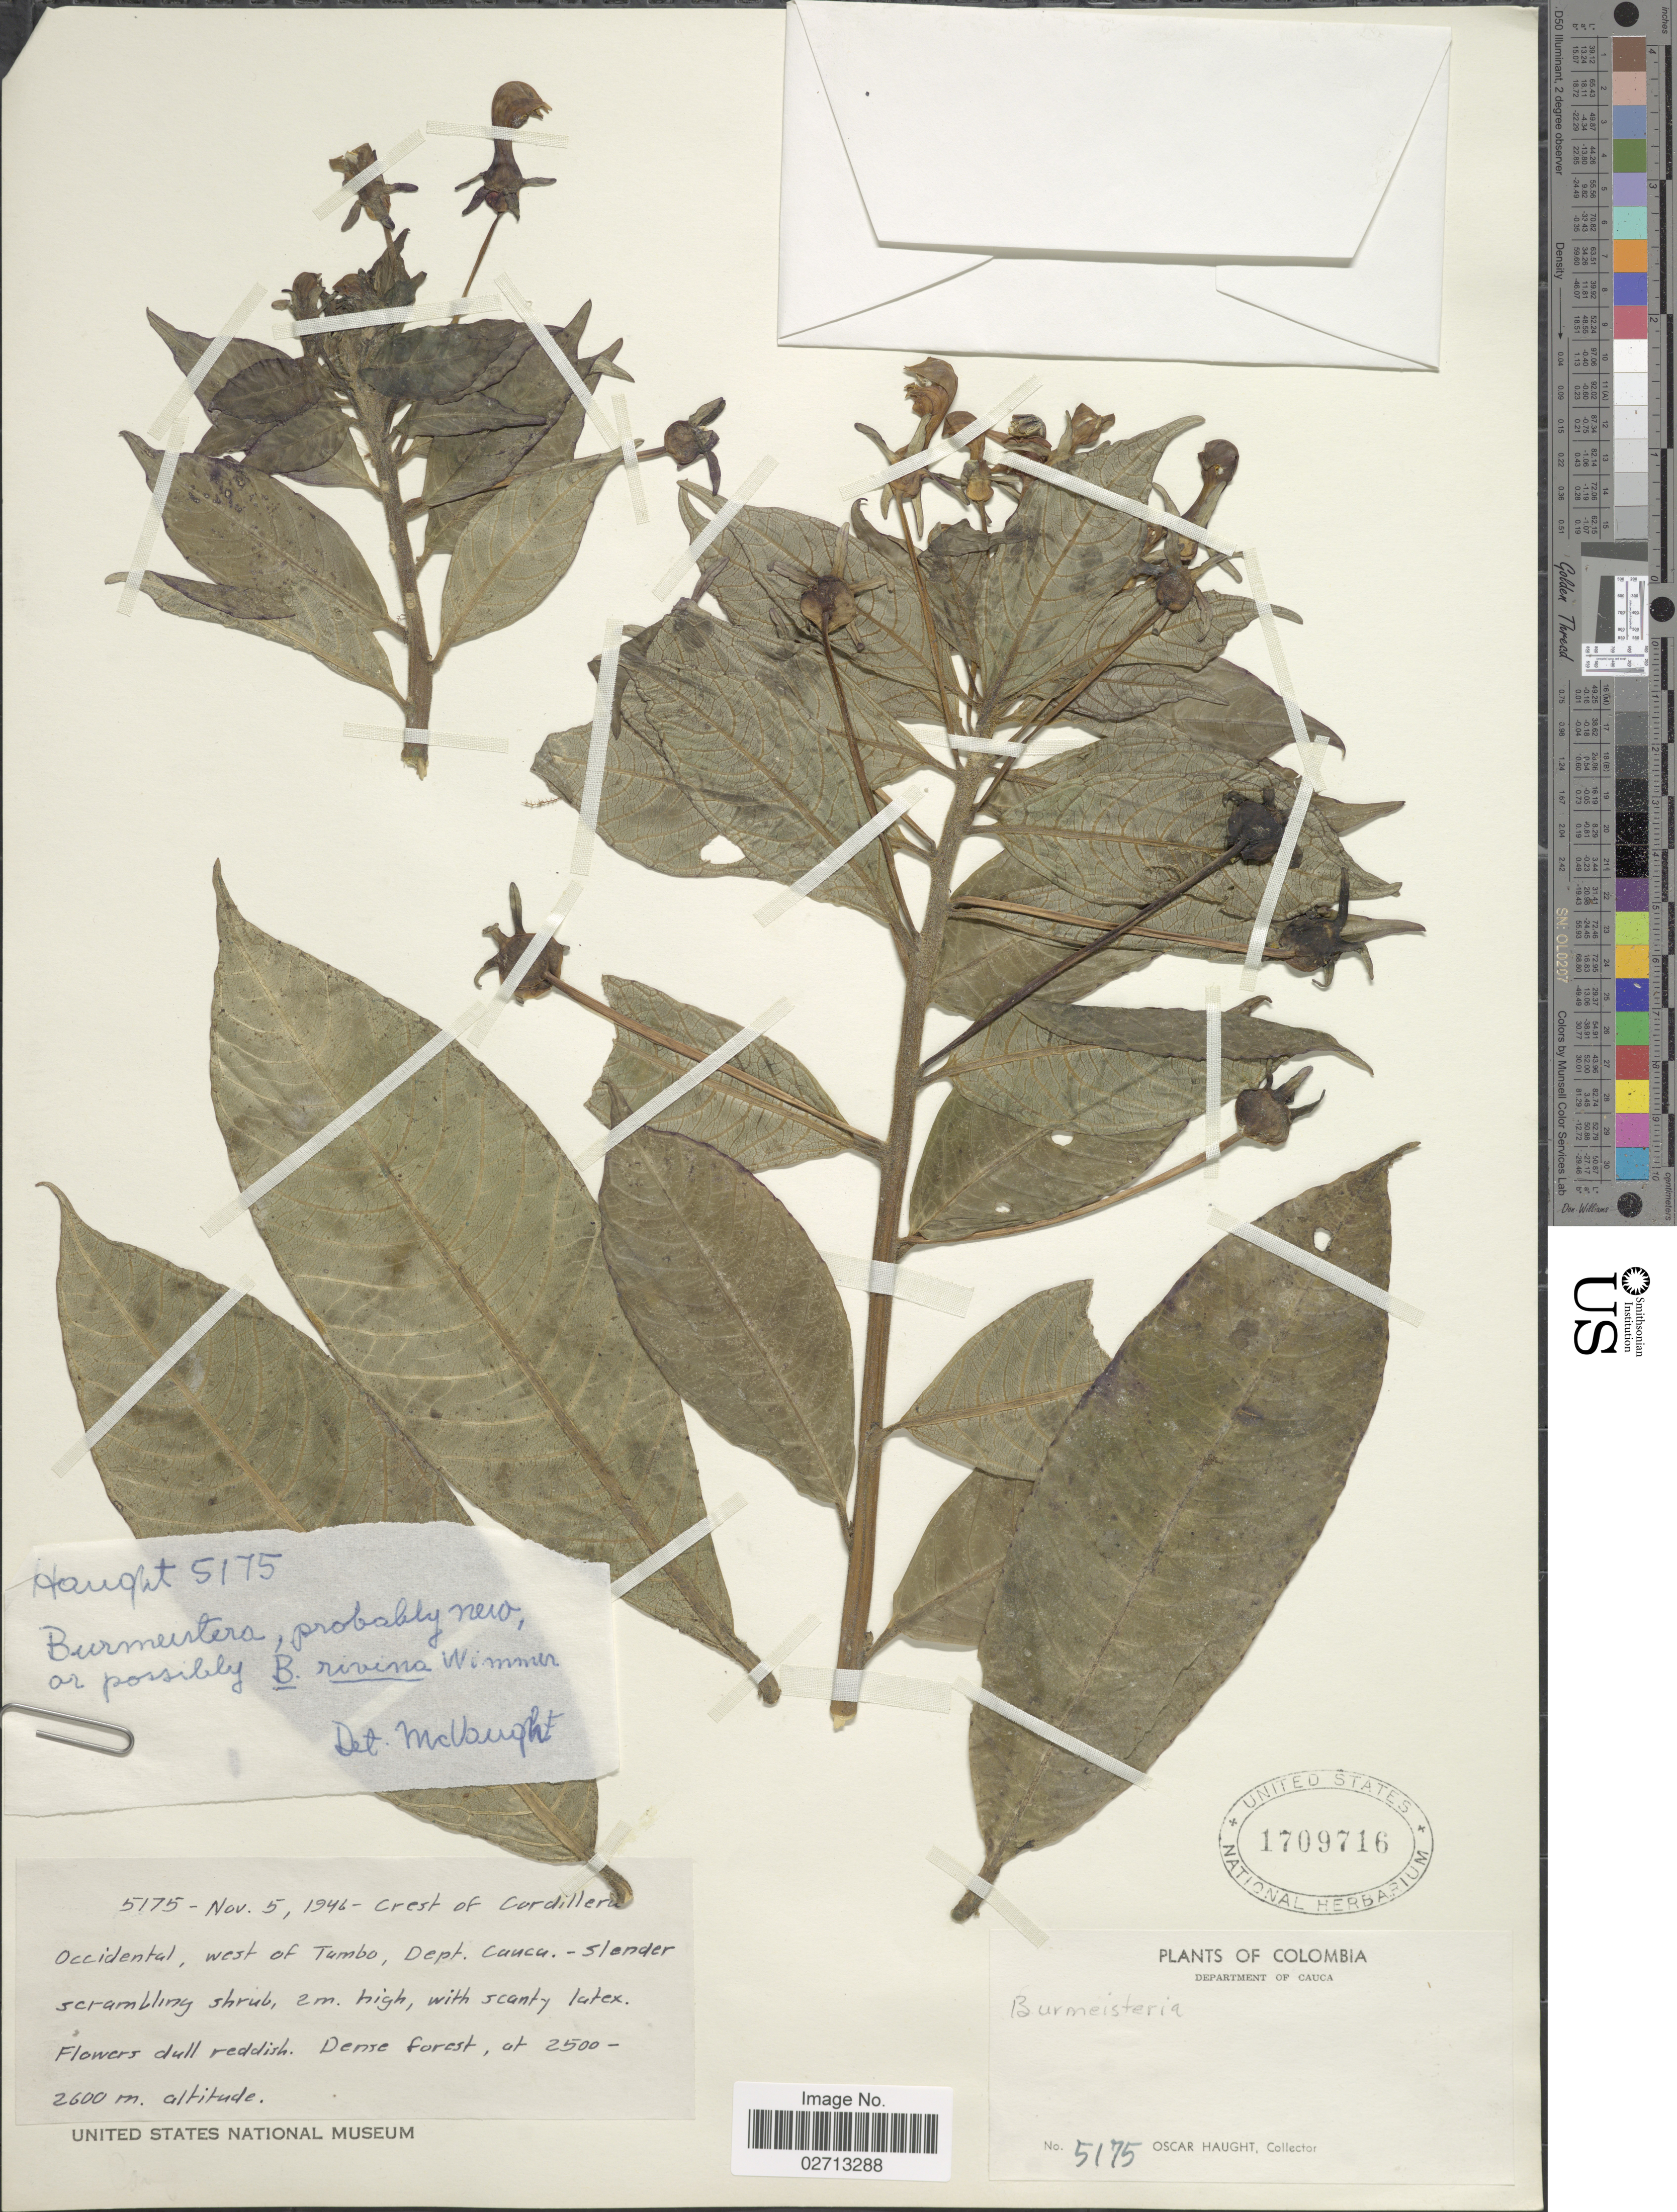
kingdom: Plantae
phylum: Tracheophyta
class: Magnoliopsida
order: Asterales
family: Campanulaceae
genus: Burmeistera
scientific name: Burmeistera rivina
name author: E. Wimm.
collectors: O. Haught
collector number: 5175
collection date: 1946-11-05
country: Colombia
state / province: Cauca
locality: Crest of Cordillera Occidental, west of Tumbo, Department of Cauca.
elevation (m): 2600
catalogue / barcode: US 1709716